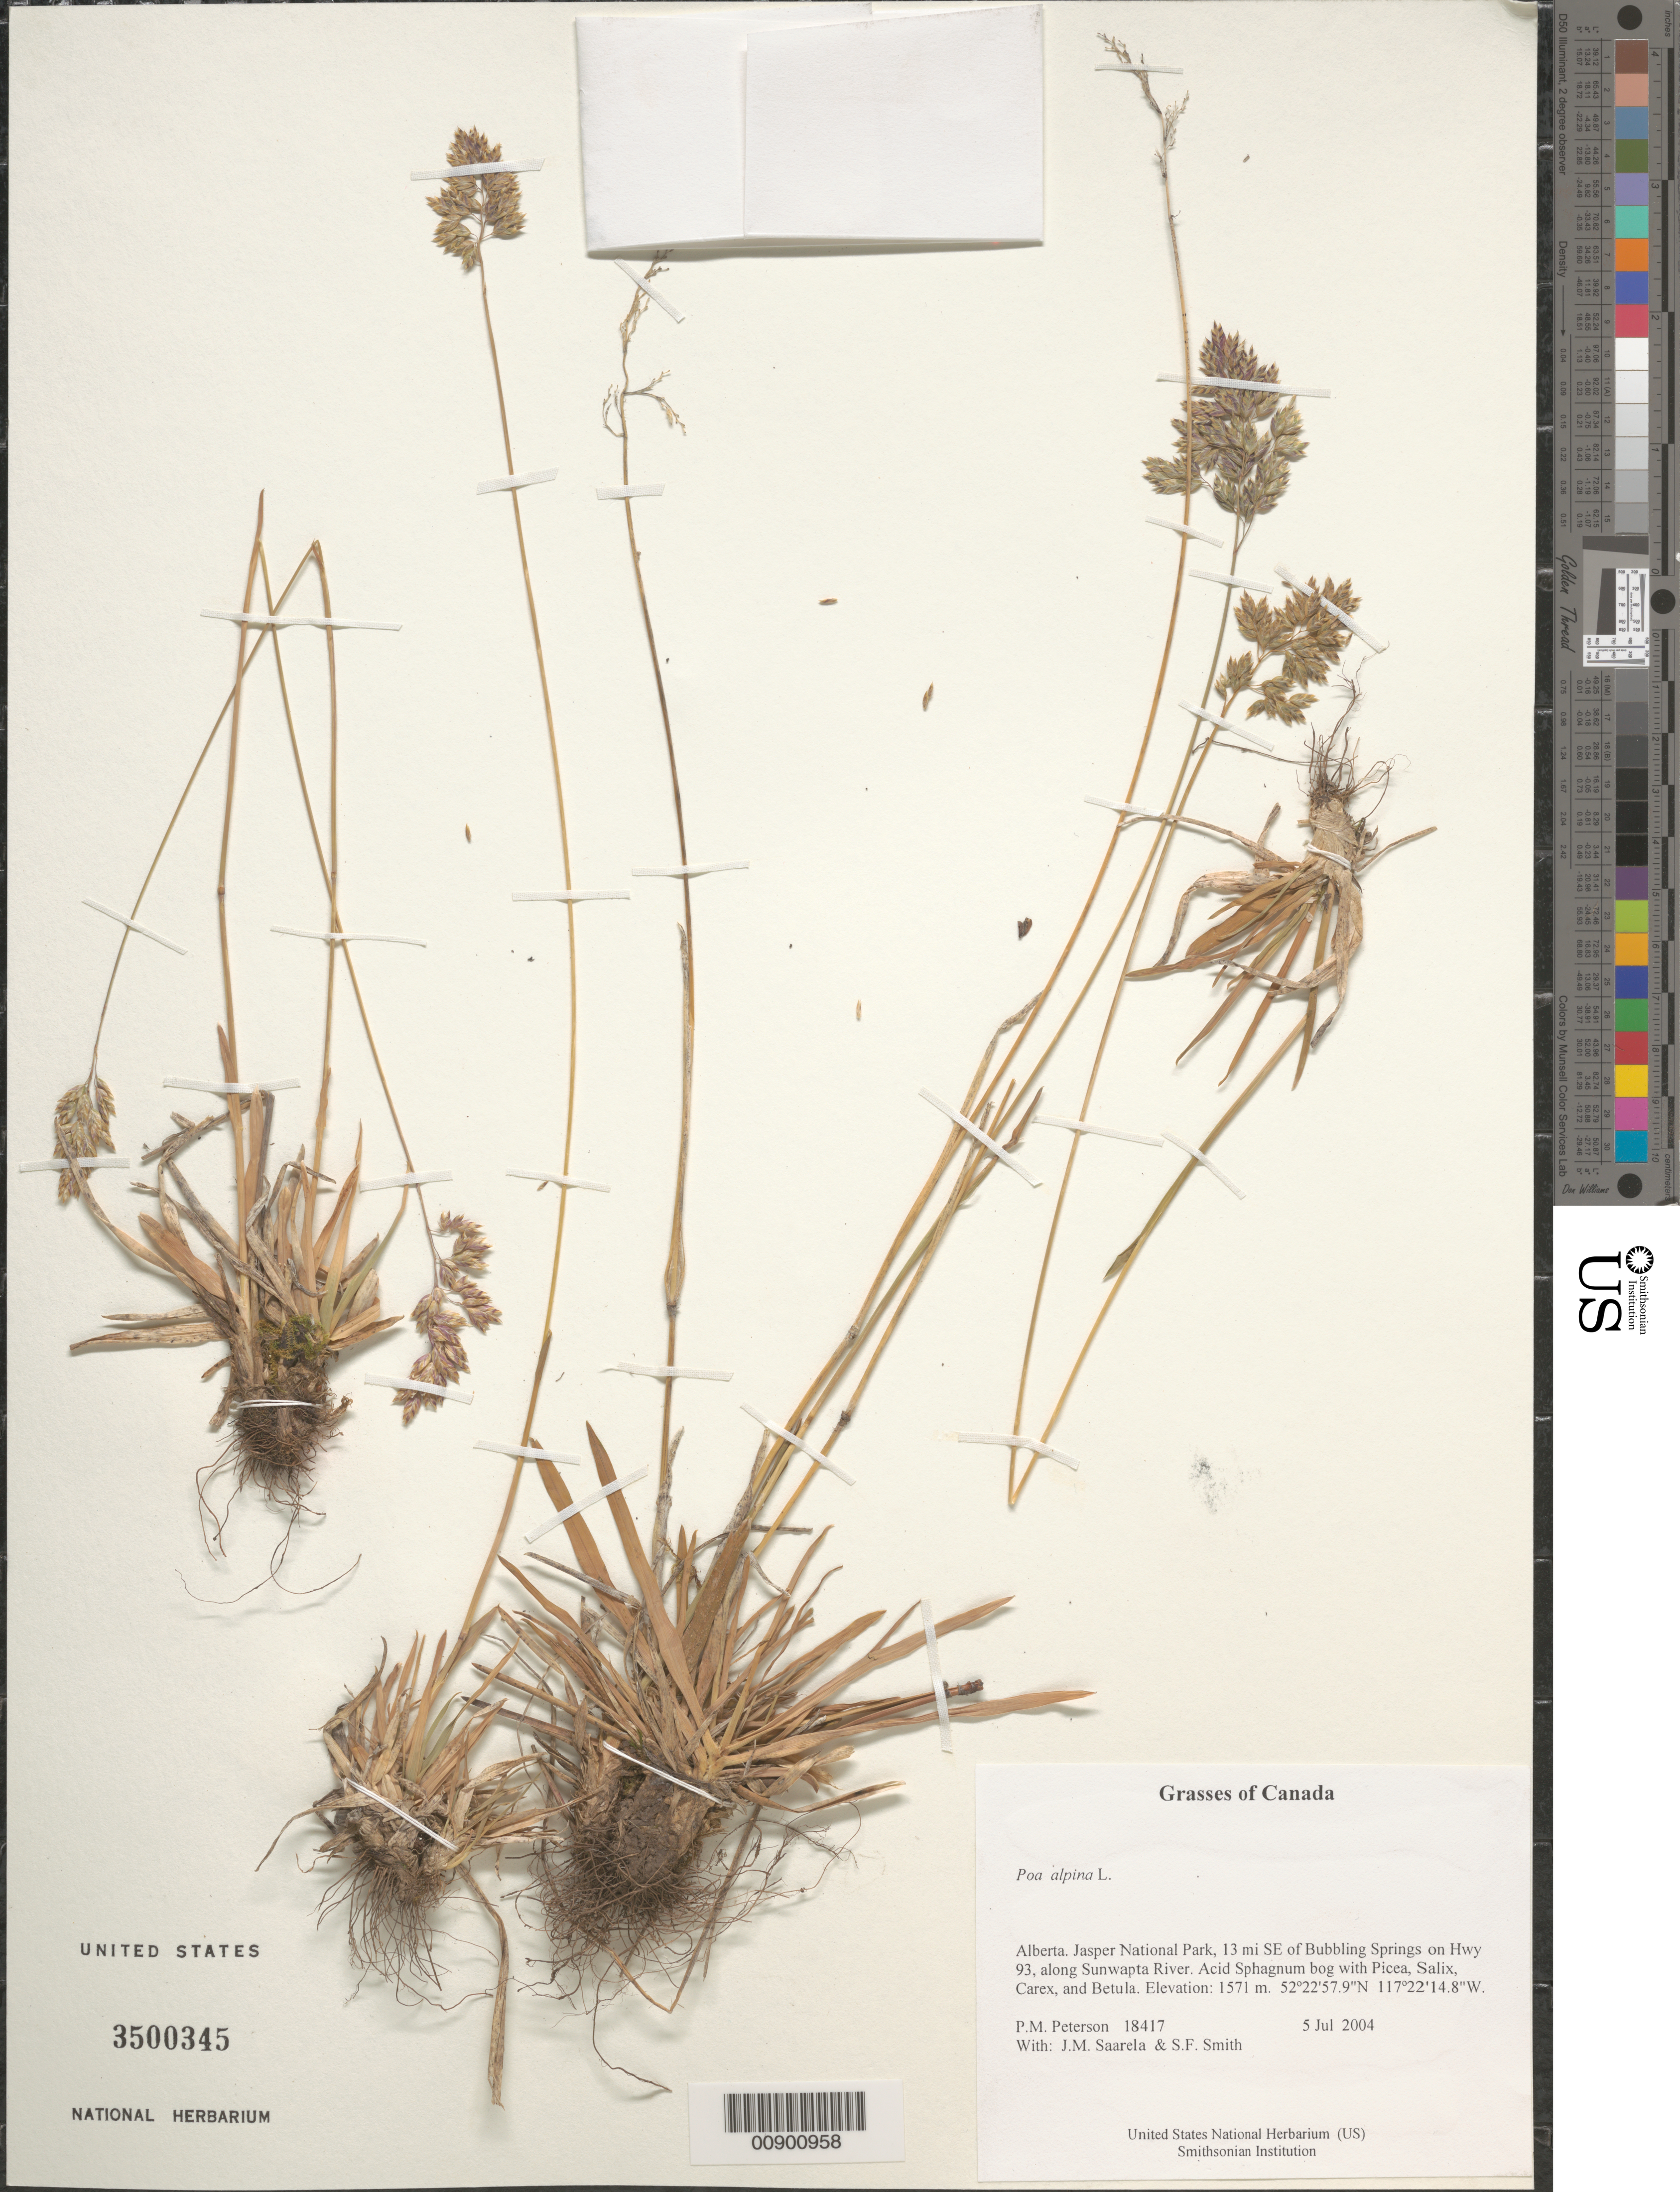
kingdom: Plantae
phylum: Tracheophyta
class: Liliopsida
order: Poales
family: Poaceae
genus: Poa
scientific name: Poa alpina subsp. alpina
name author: L.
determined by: Soreng, Robert J., Research Associate (BOT), Smithsonian Institution - National Museum of Natural History (UNITED STATES)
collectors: P. M. Peterson, J. Saarela & S.F. Smith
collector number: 18417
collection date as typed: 05 Jul 2004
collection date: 2004-07-05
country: Canada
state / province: Alberta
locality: Jasper National Park, 13 mi SE of Bubbling Springs on Hwy 93, along Sunwapta River. Acid Sphagnum bog with Picea, Salix, Carex, and Betula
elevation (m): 1571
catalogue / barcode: US 3500345